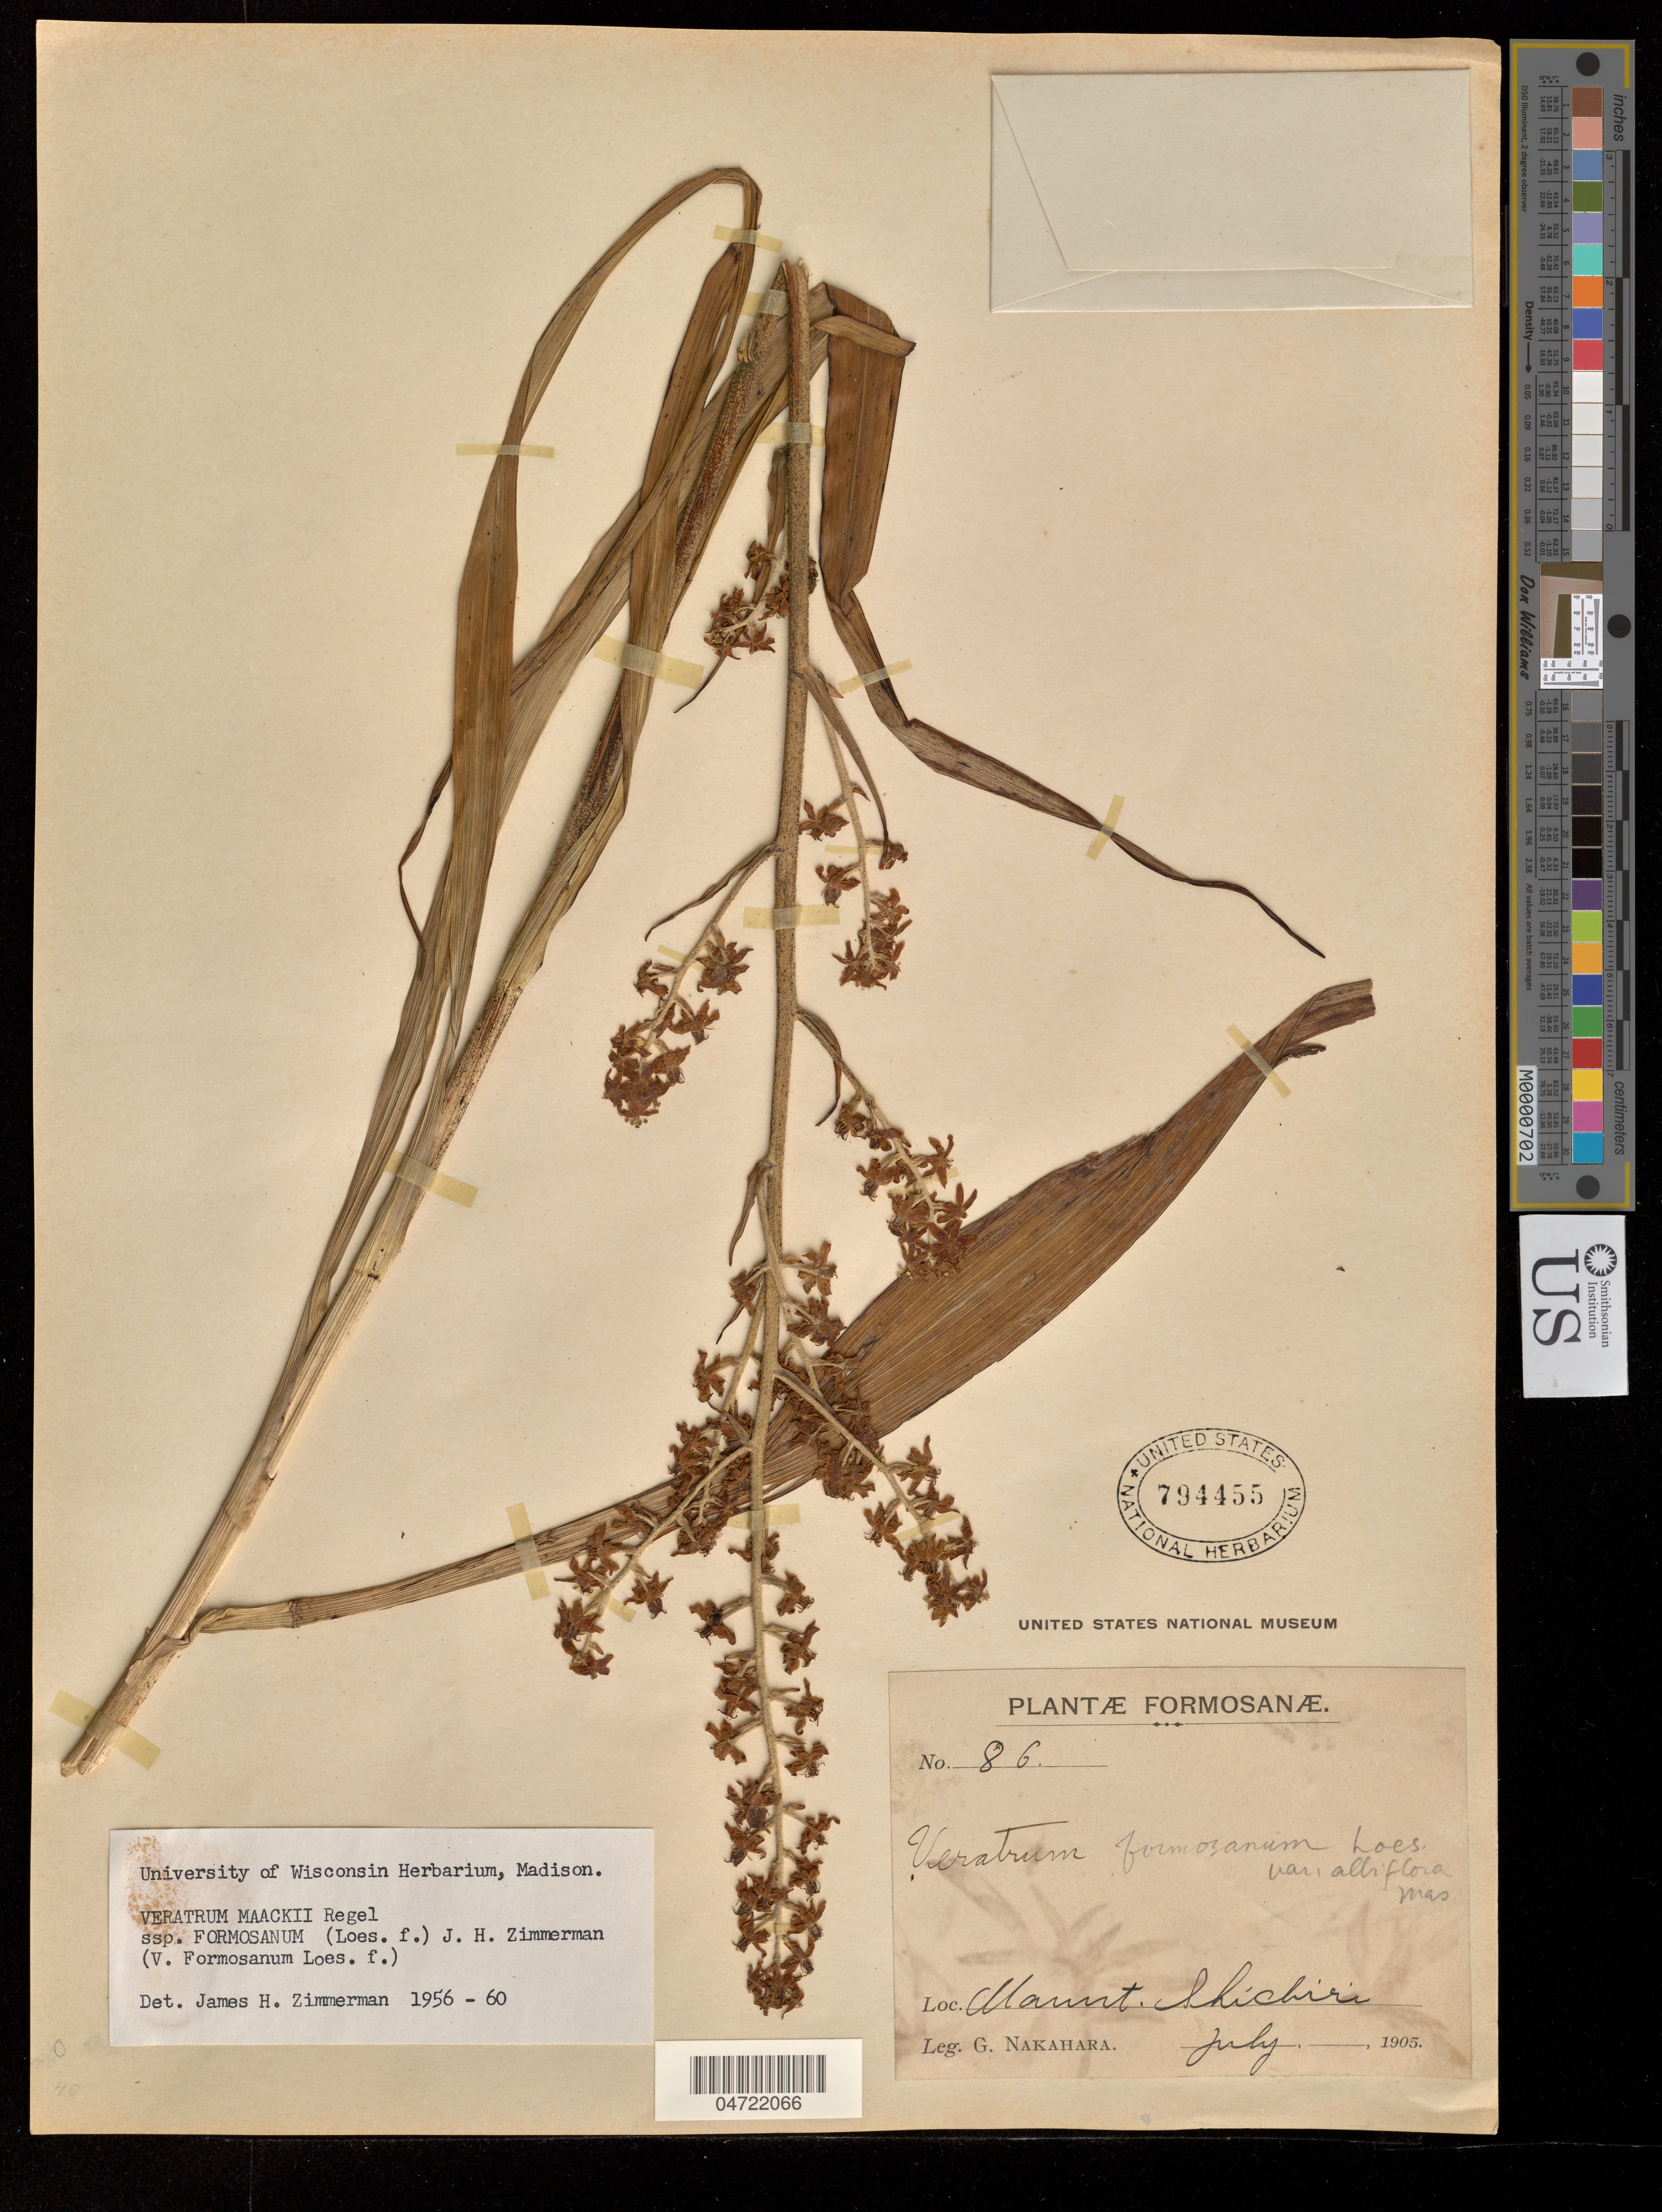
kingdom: Plantae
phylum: Tracheophyta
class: Liliopsida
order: Liliales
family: Melanthiaceae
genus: Veratrum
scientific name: Veratrum maackii subsp. formosanum (O. Loes.) J.H. Zimmerman, ined.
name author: (O. Loes.) J.H. Zimmerman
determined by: Zimmerman, James Hall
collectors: G. Nakahara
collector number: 86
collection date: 1905-07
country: Taiwan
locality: Formosanae, Mount Shichiri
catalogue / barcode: US 794455